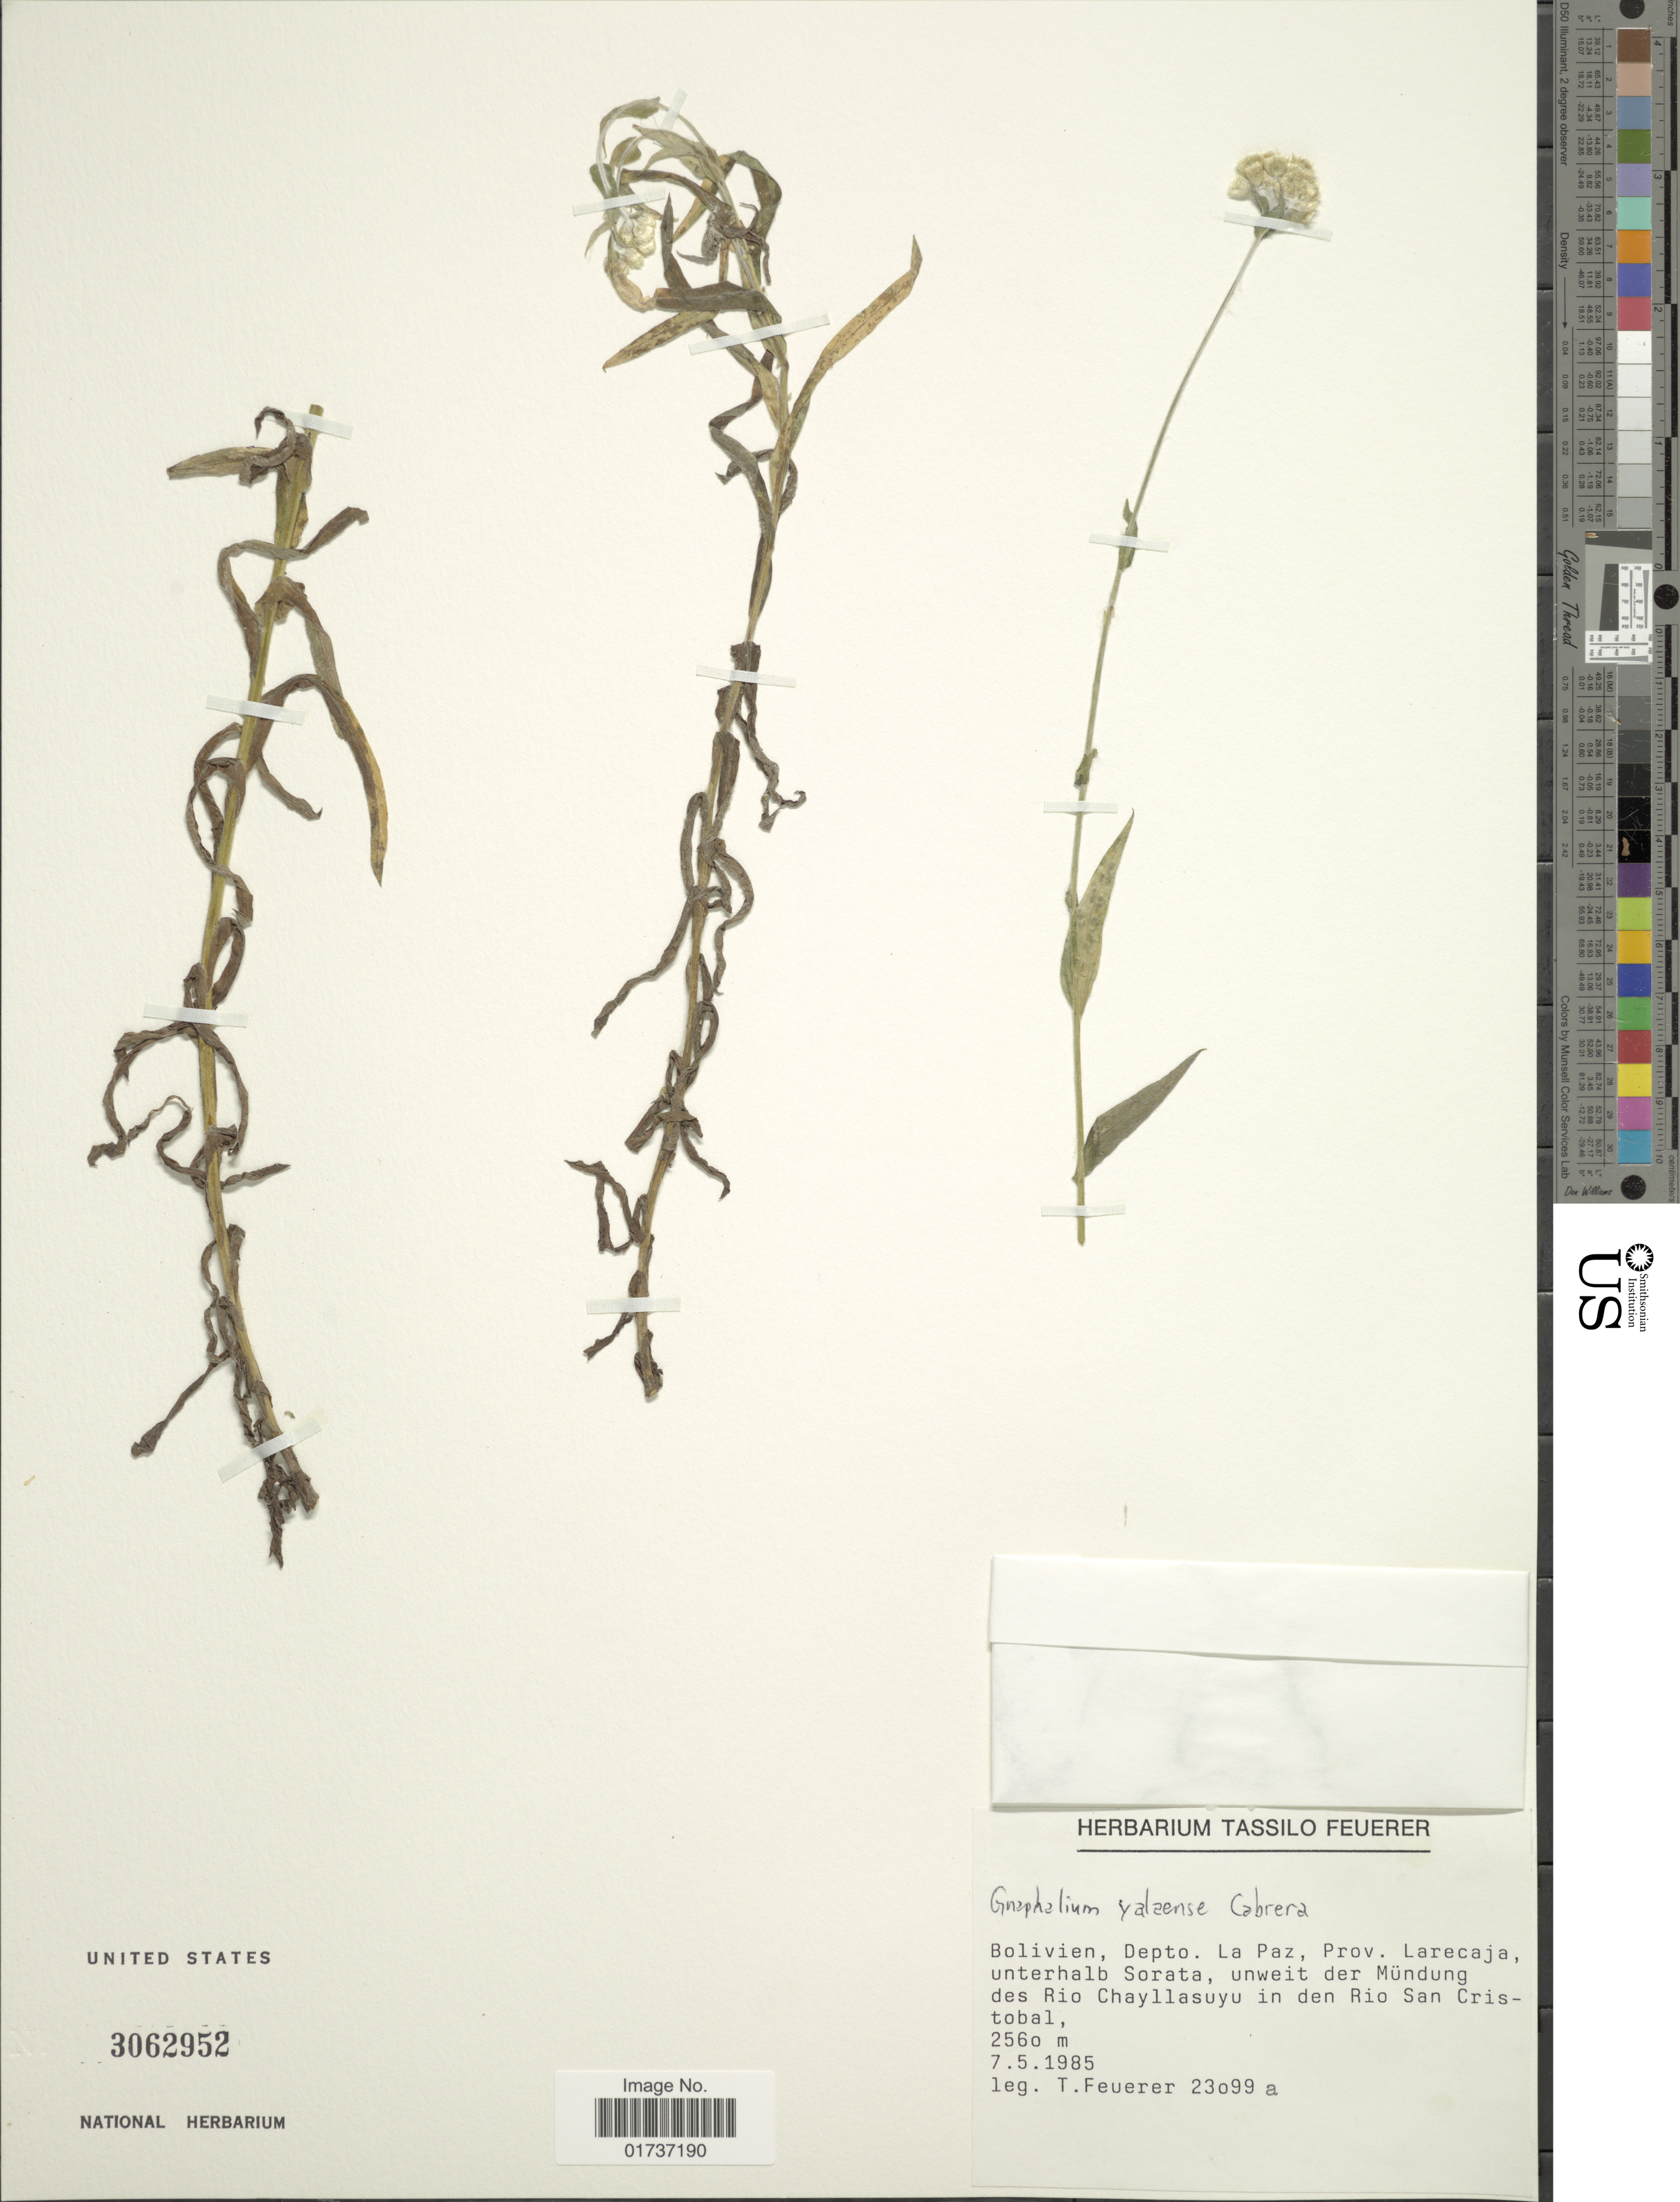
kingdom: Plantae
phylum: Tracheophyta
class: Magnoliopsida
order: Asterales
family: Asteraceae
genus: Gnaphalium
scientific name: Gnaphalium yalaense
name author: Cabrera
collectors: T. Feuerer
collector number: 23099a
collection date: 1985-05-07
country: Bolivia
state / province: La Paz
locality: Depto La Paz, Prov. Larecaja, unterhalb Sorata, unweit der Mündung des Rio Chayllasuyu in den Rio San Cristobal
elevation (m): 2560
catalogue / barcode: US 3062952